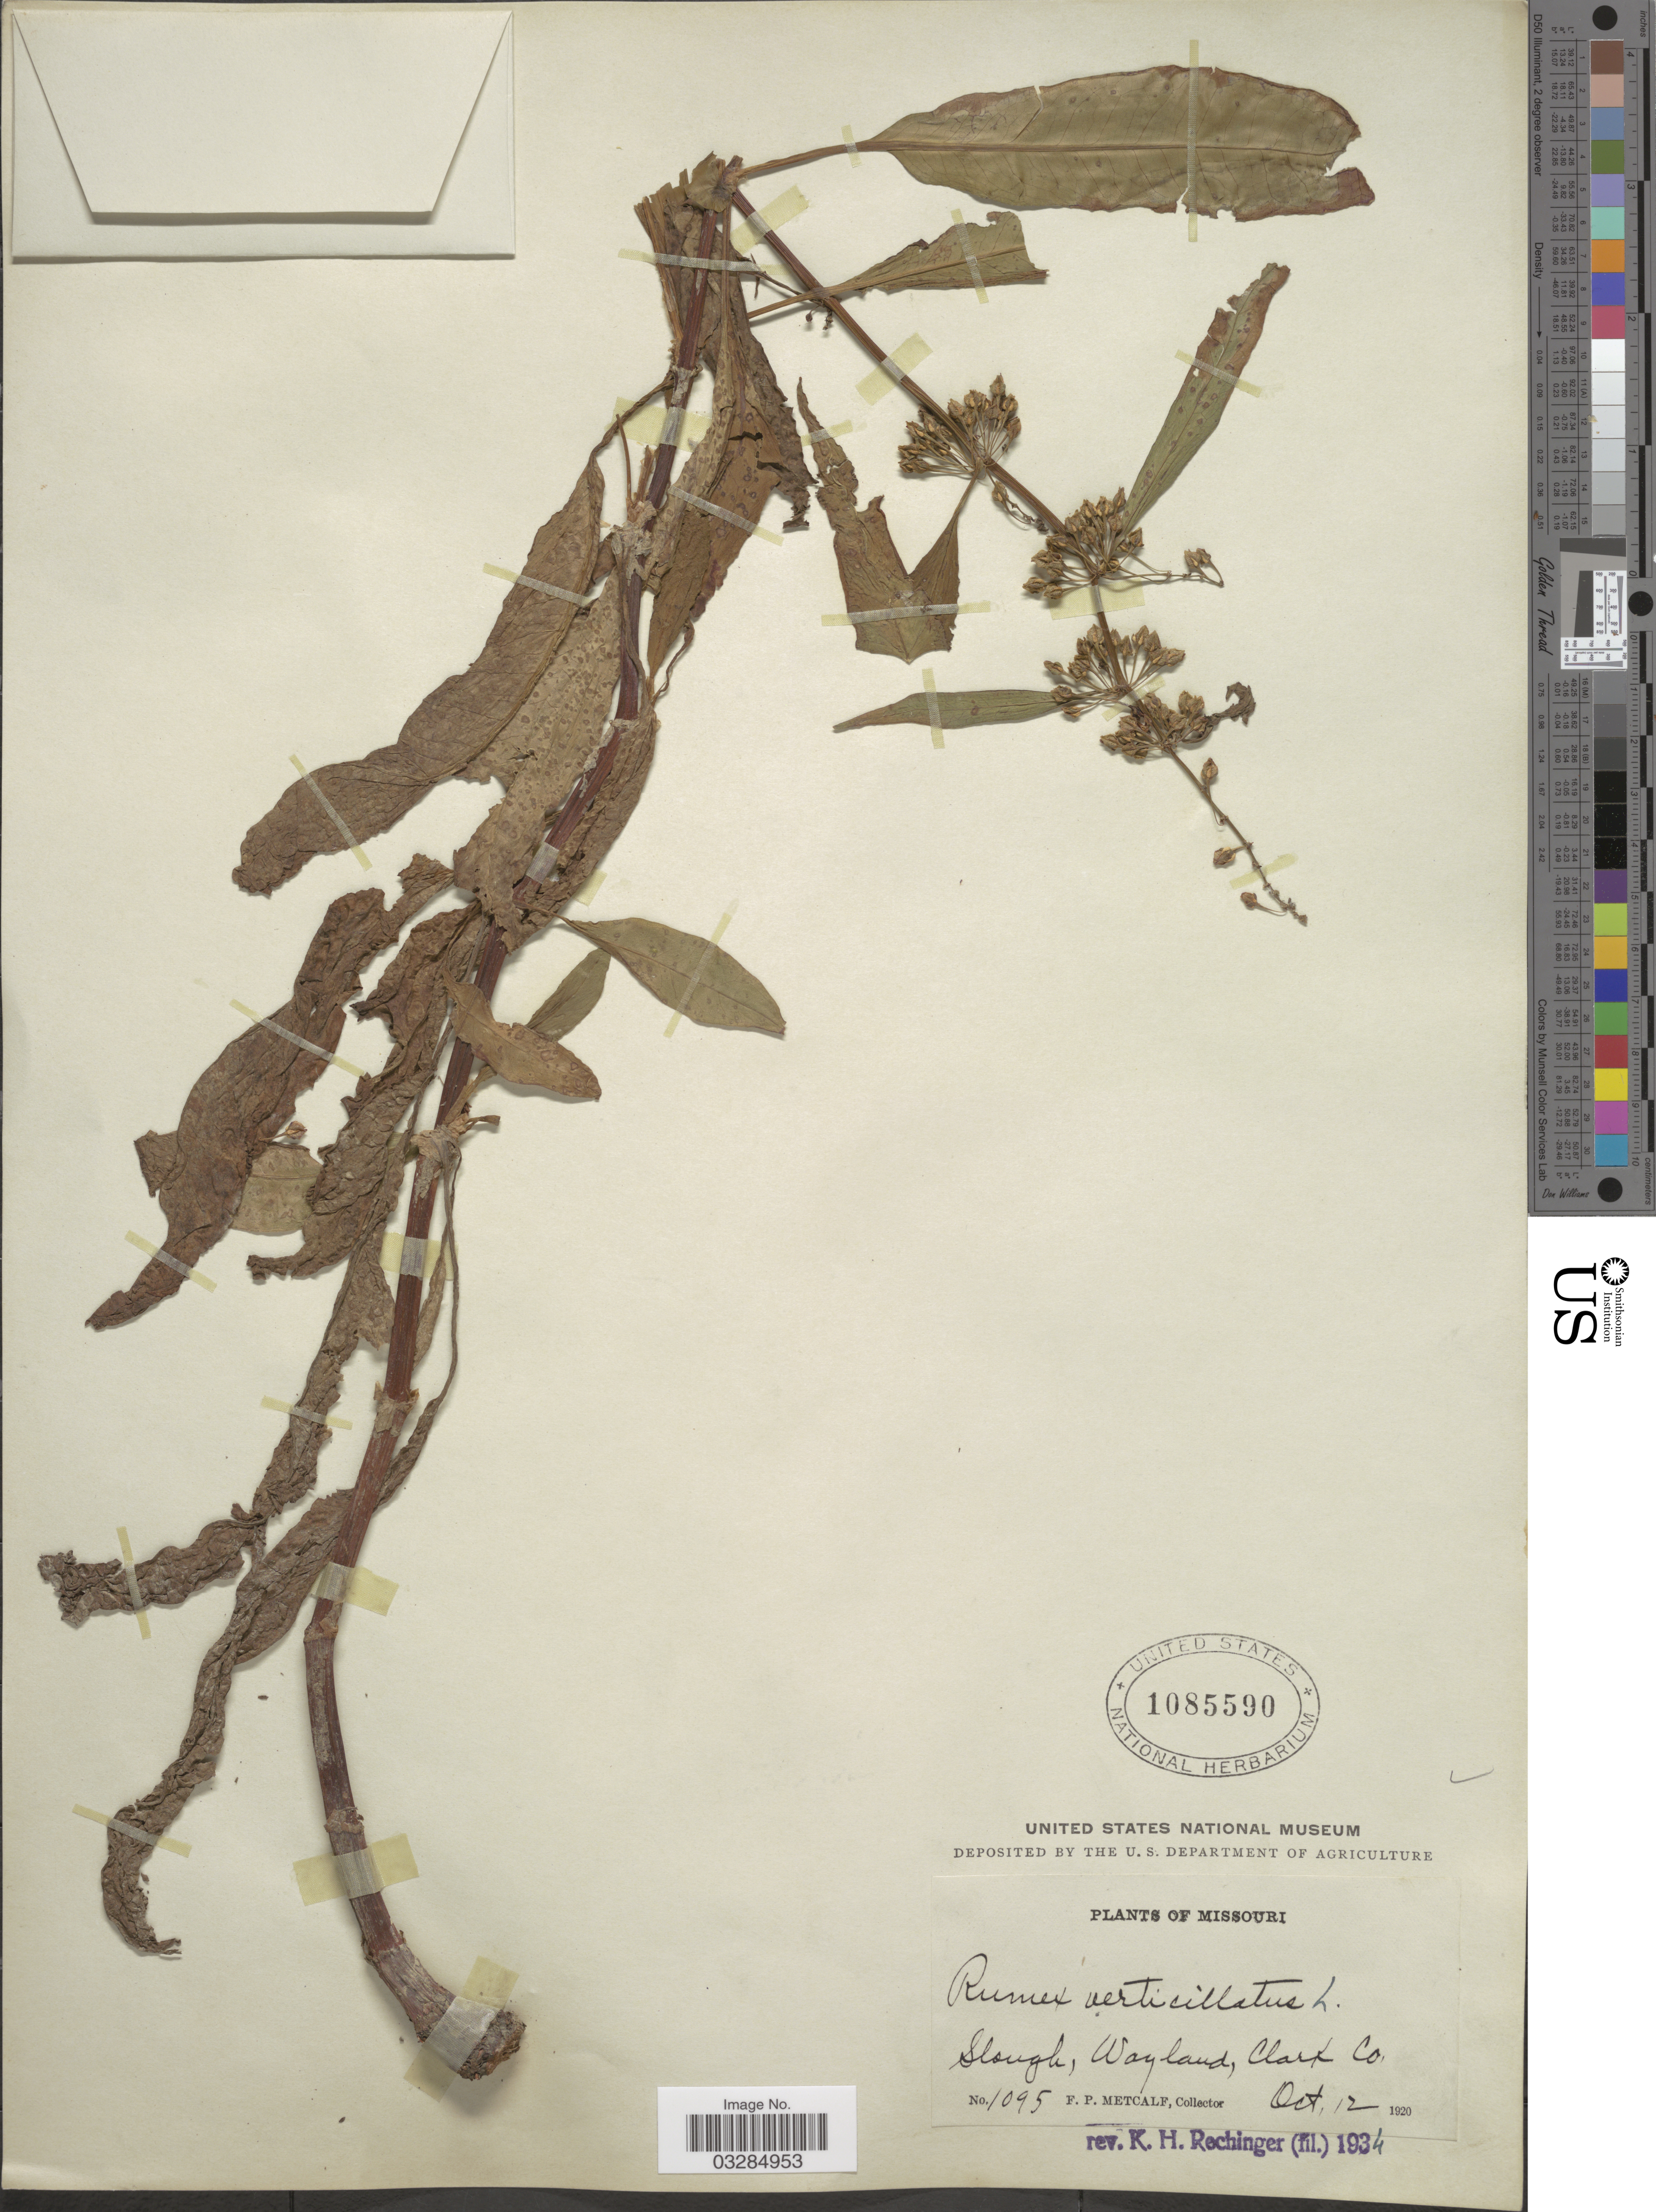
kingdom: Plantae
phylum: Tracheophyta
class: Magnoliopsida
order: Caryophyllales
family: Polygonaceae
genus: Rumex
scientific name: Rumex verticillatus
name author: L.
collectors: F. Metcalf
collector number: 1095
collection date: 1920-10-12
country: United States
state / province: Missouri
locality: Slough, Wayland, Clark Co.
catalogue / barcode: US 1085590